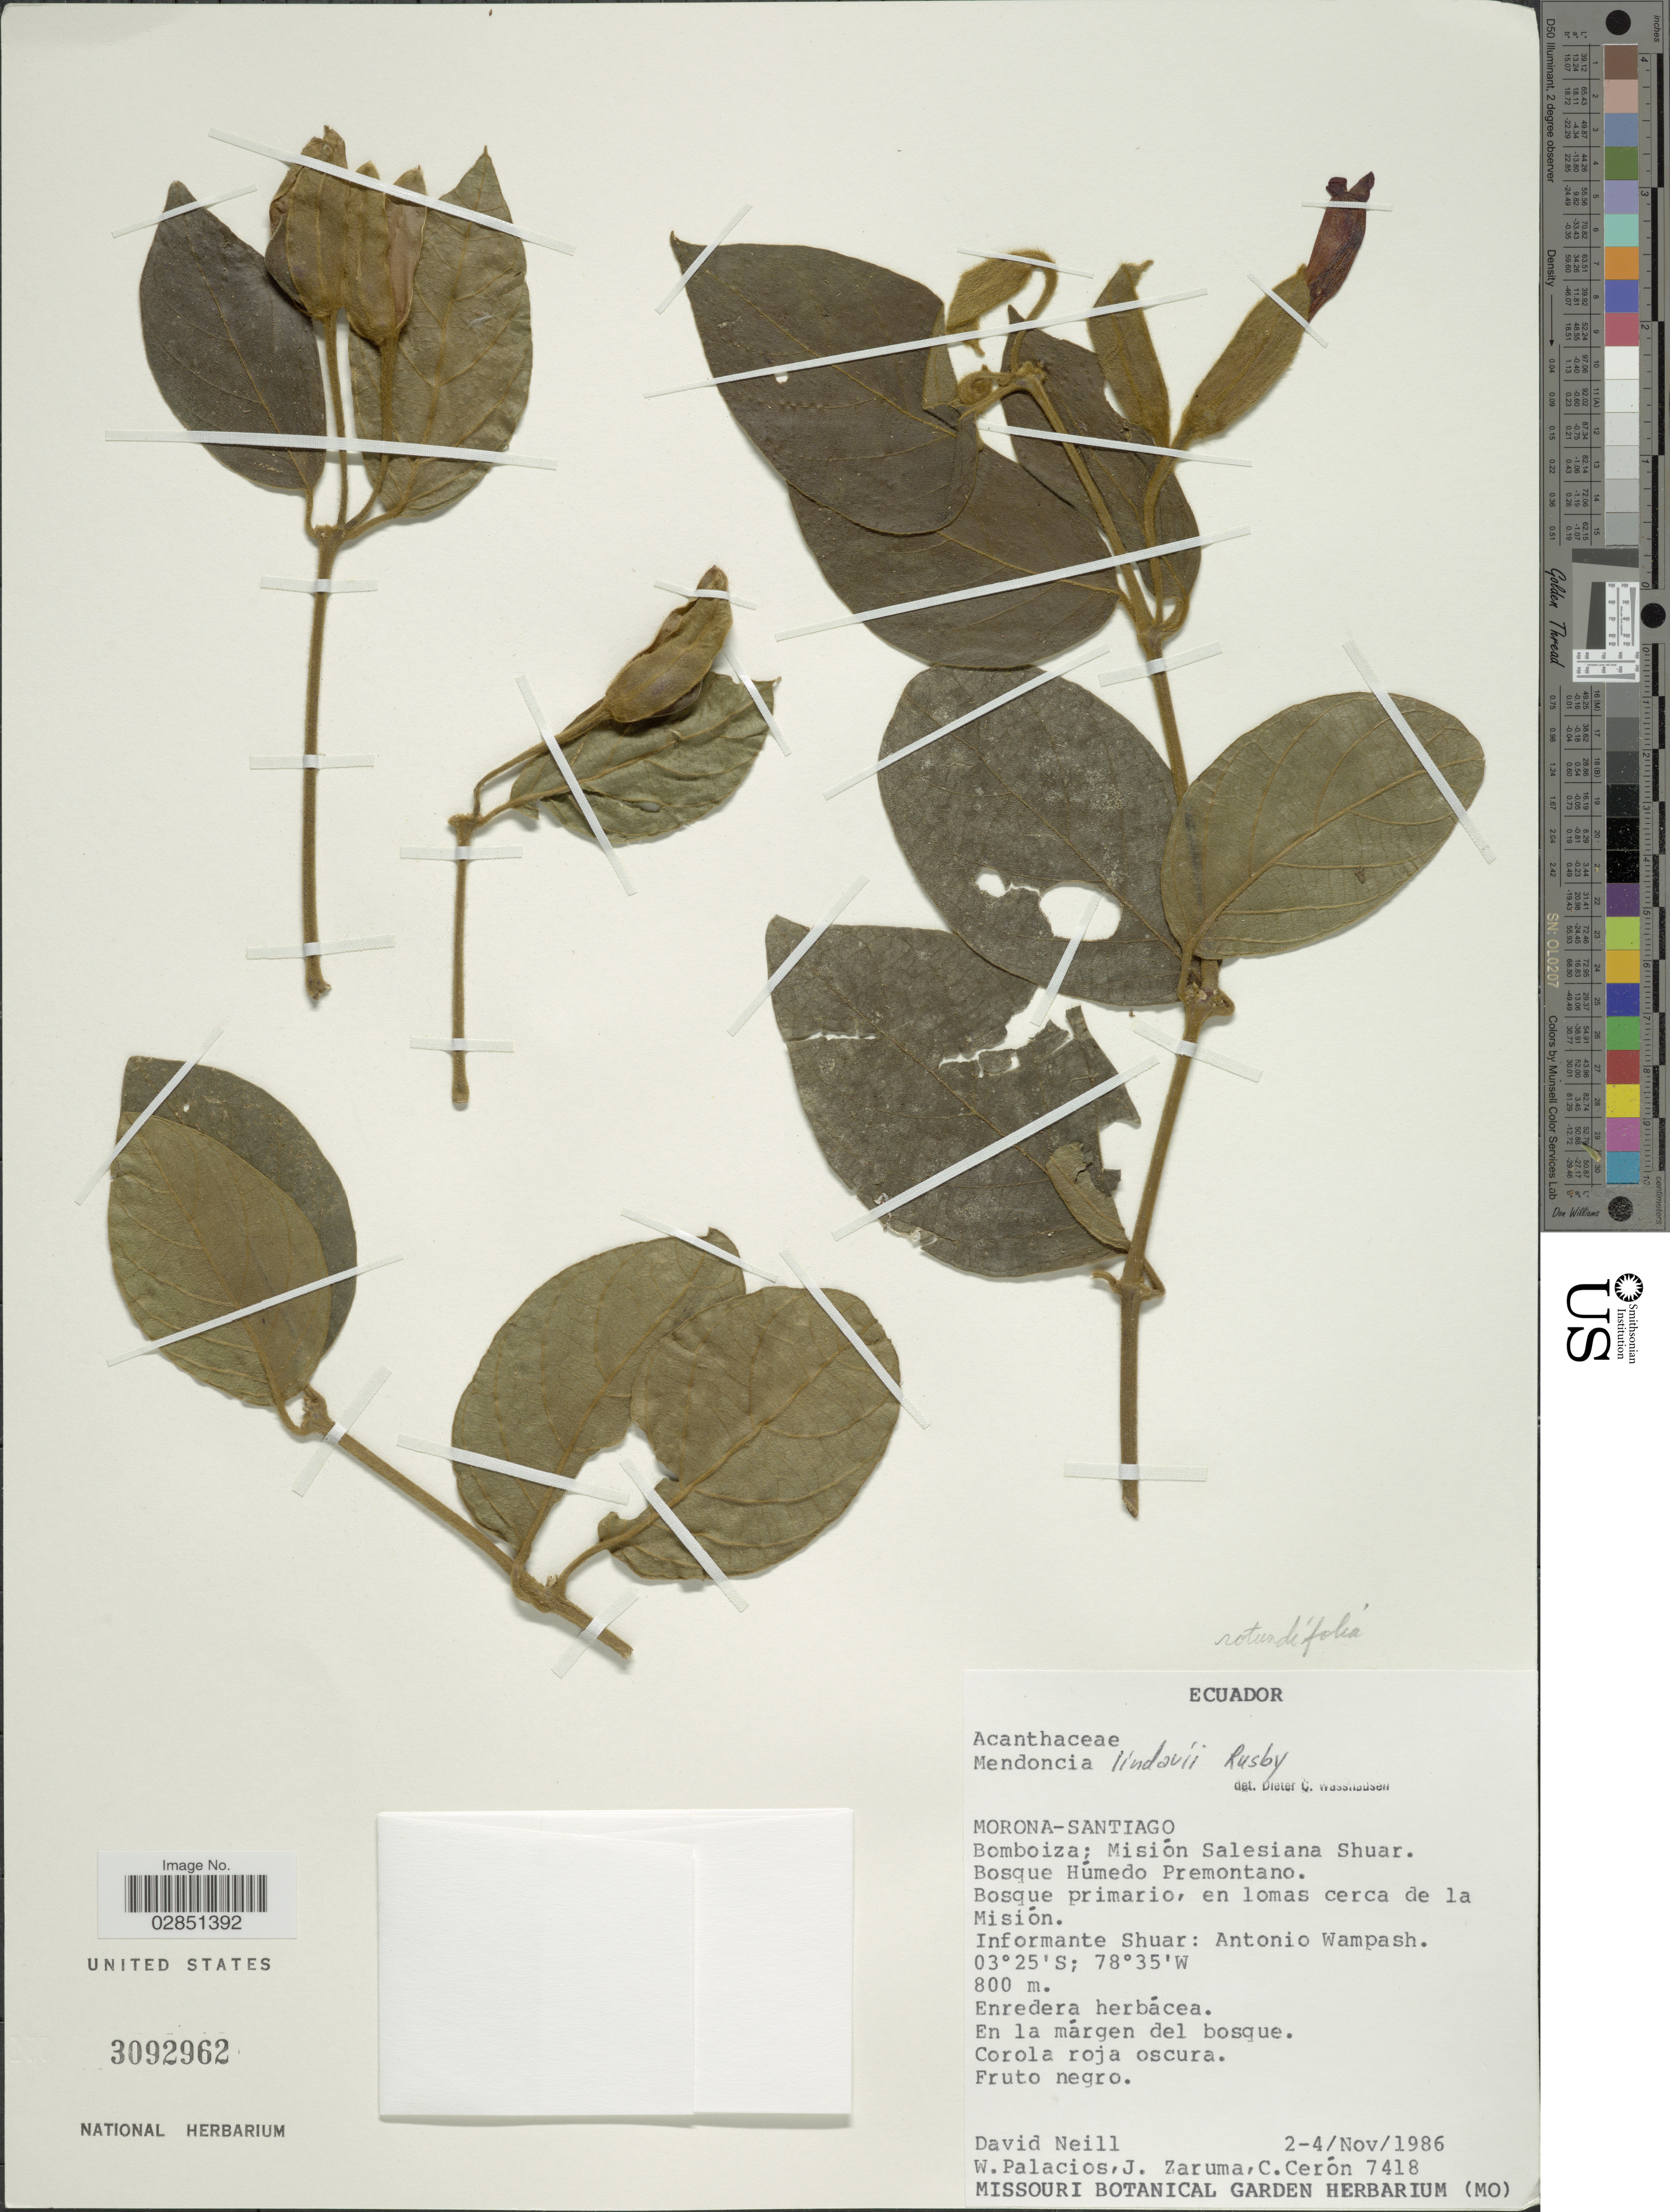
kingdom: Plantae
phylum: Tracheophyta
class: Magnoliopsida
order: Lamiales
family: Acanthaceae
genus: Mendoncia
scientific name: Mendoncia rotundifolia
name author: Poepp. & Endl.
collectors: D. Neill, W. Palacios, J. Zaruma & C. E. Cerón M.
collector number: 7418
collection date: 1986-11-02/1986-11-04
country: Ecuador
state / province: Morona-Santiago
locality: Bomboiza; Misión Salesiana Shuar. Bosque Húmedo Premontano.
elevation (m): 800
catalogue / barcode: US 3092962